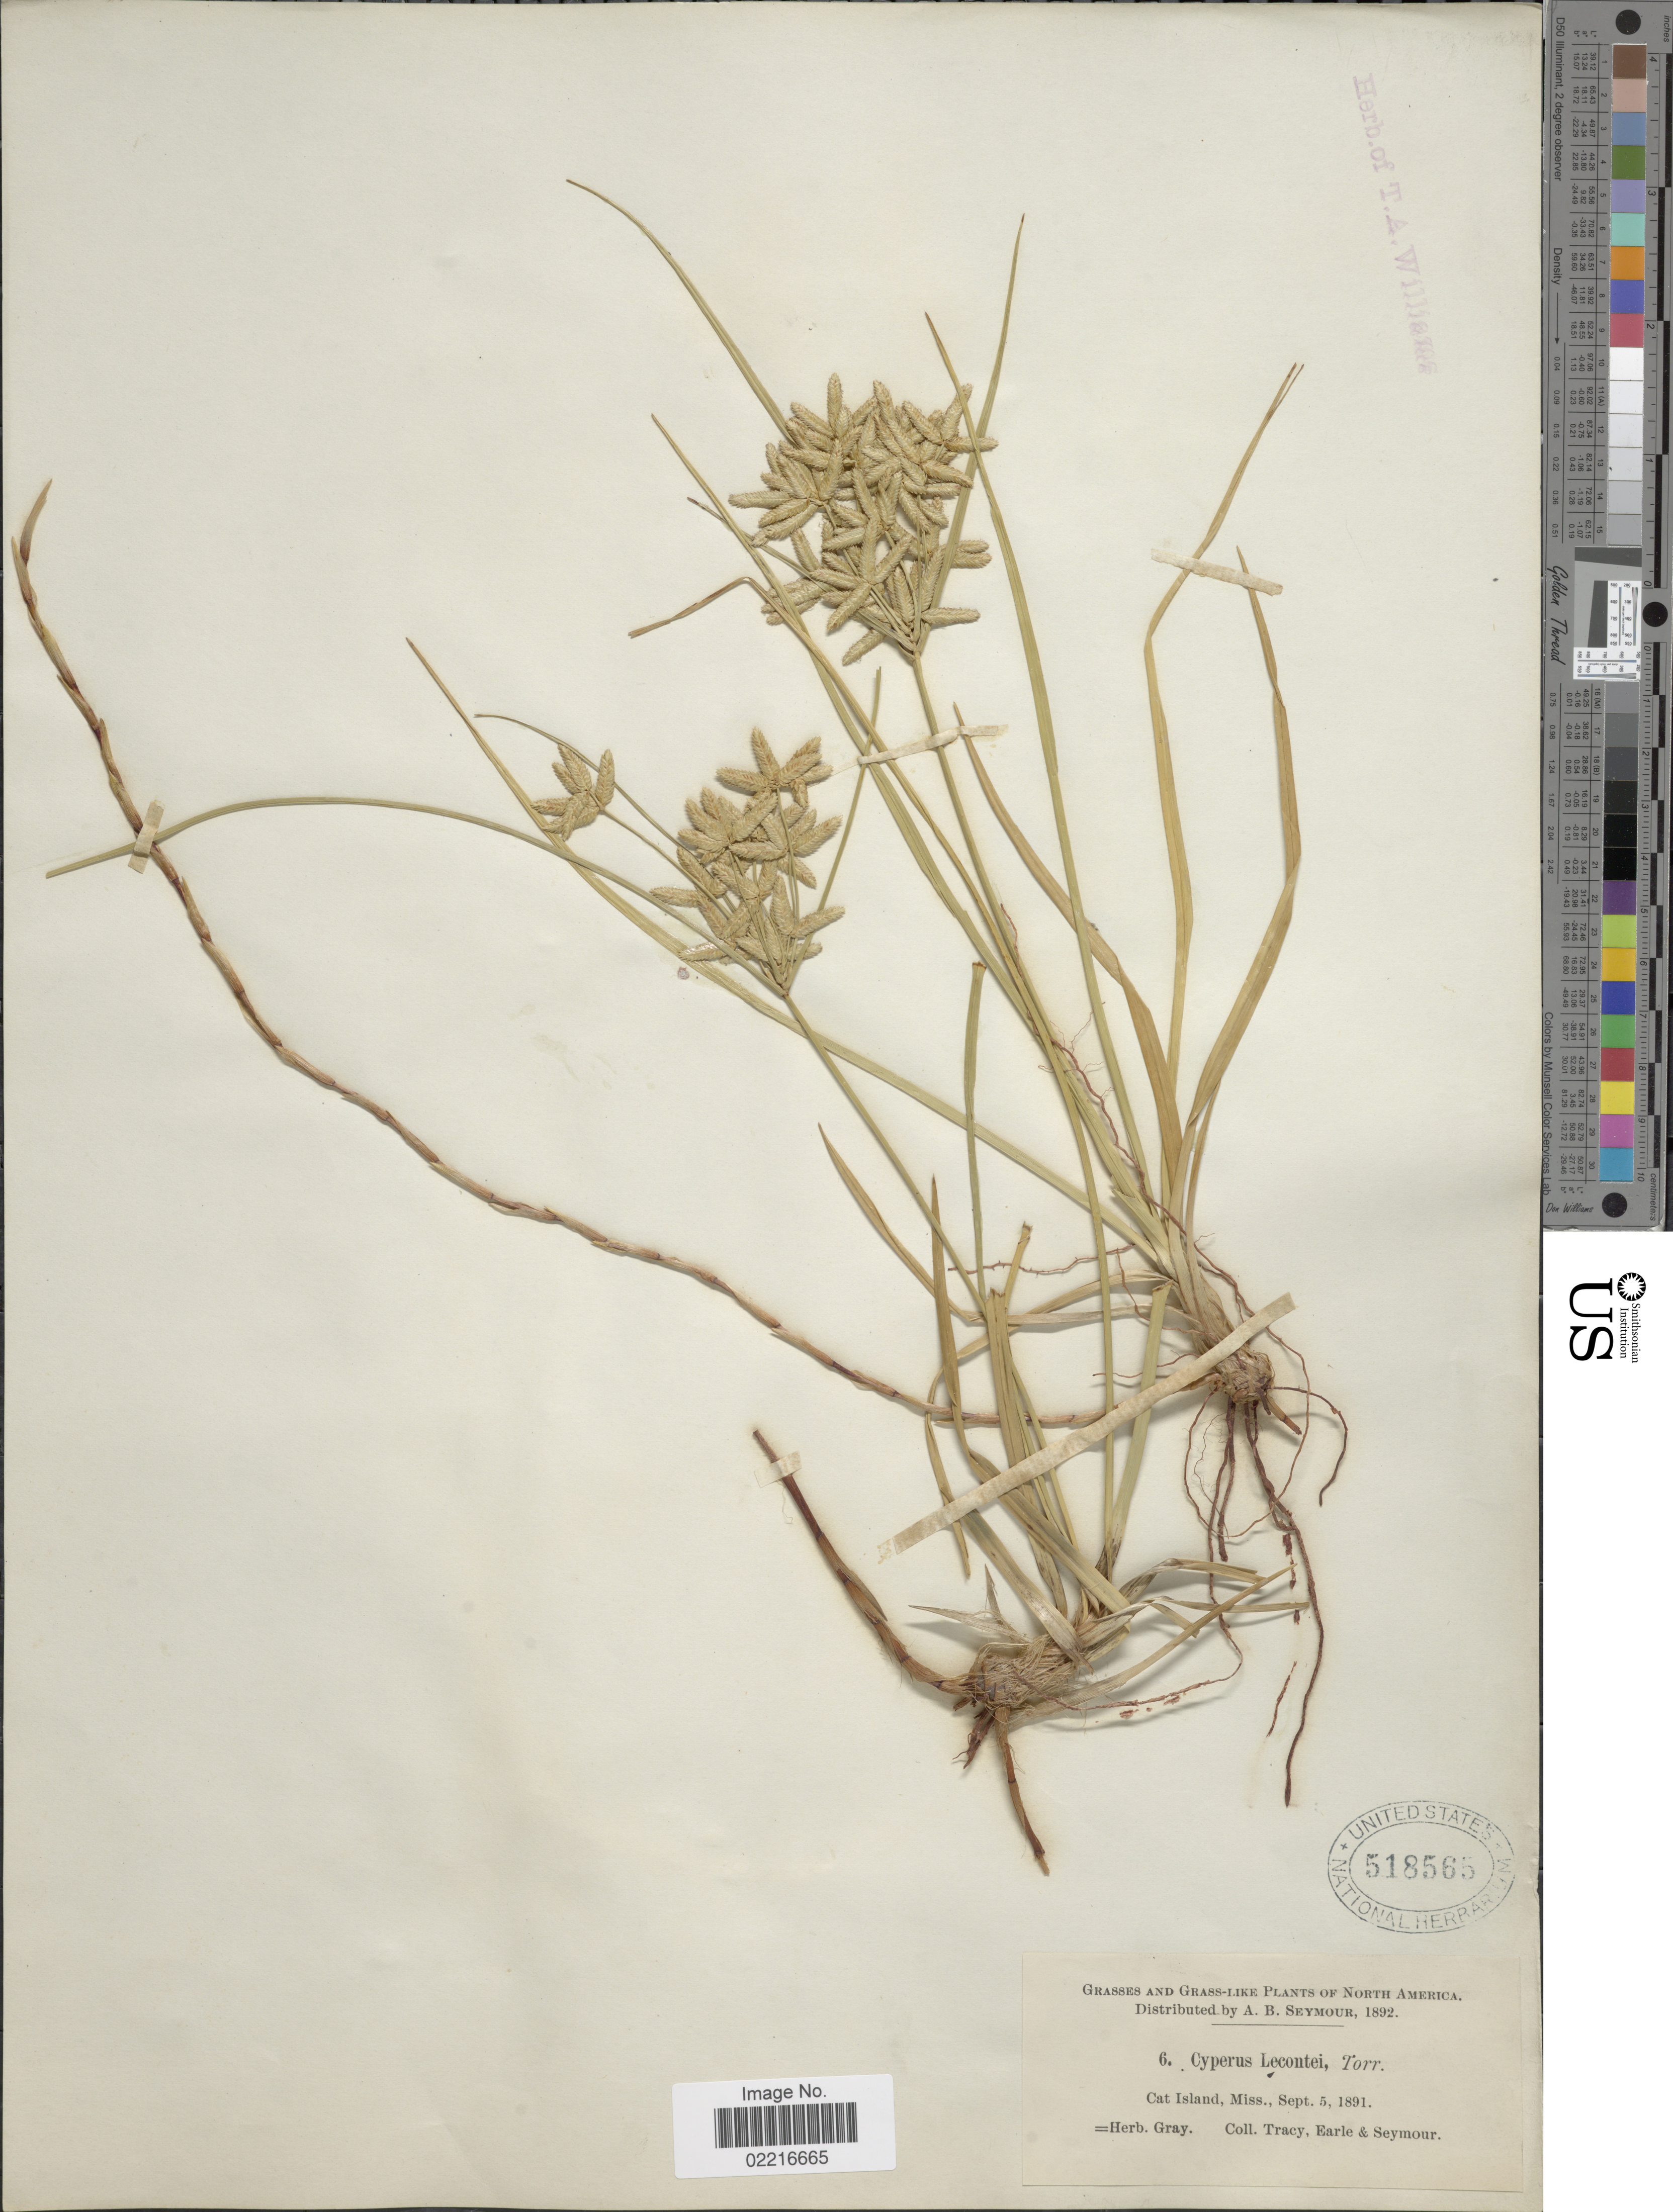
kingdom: Plantae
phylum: Tracheophyta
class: Liliopsida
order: Poales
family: Cyperaceae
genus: Cyperus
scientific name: Cyperus lecontei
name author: Torr. ex Steud.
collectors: -. Tracy, -. Earle & A. Seymour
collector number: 6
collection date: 1891-09-05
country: United States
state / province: Mississippi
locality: Cat Island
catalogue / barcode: US 518565